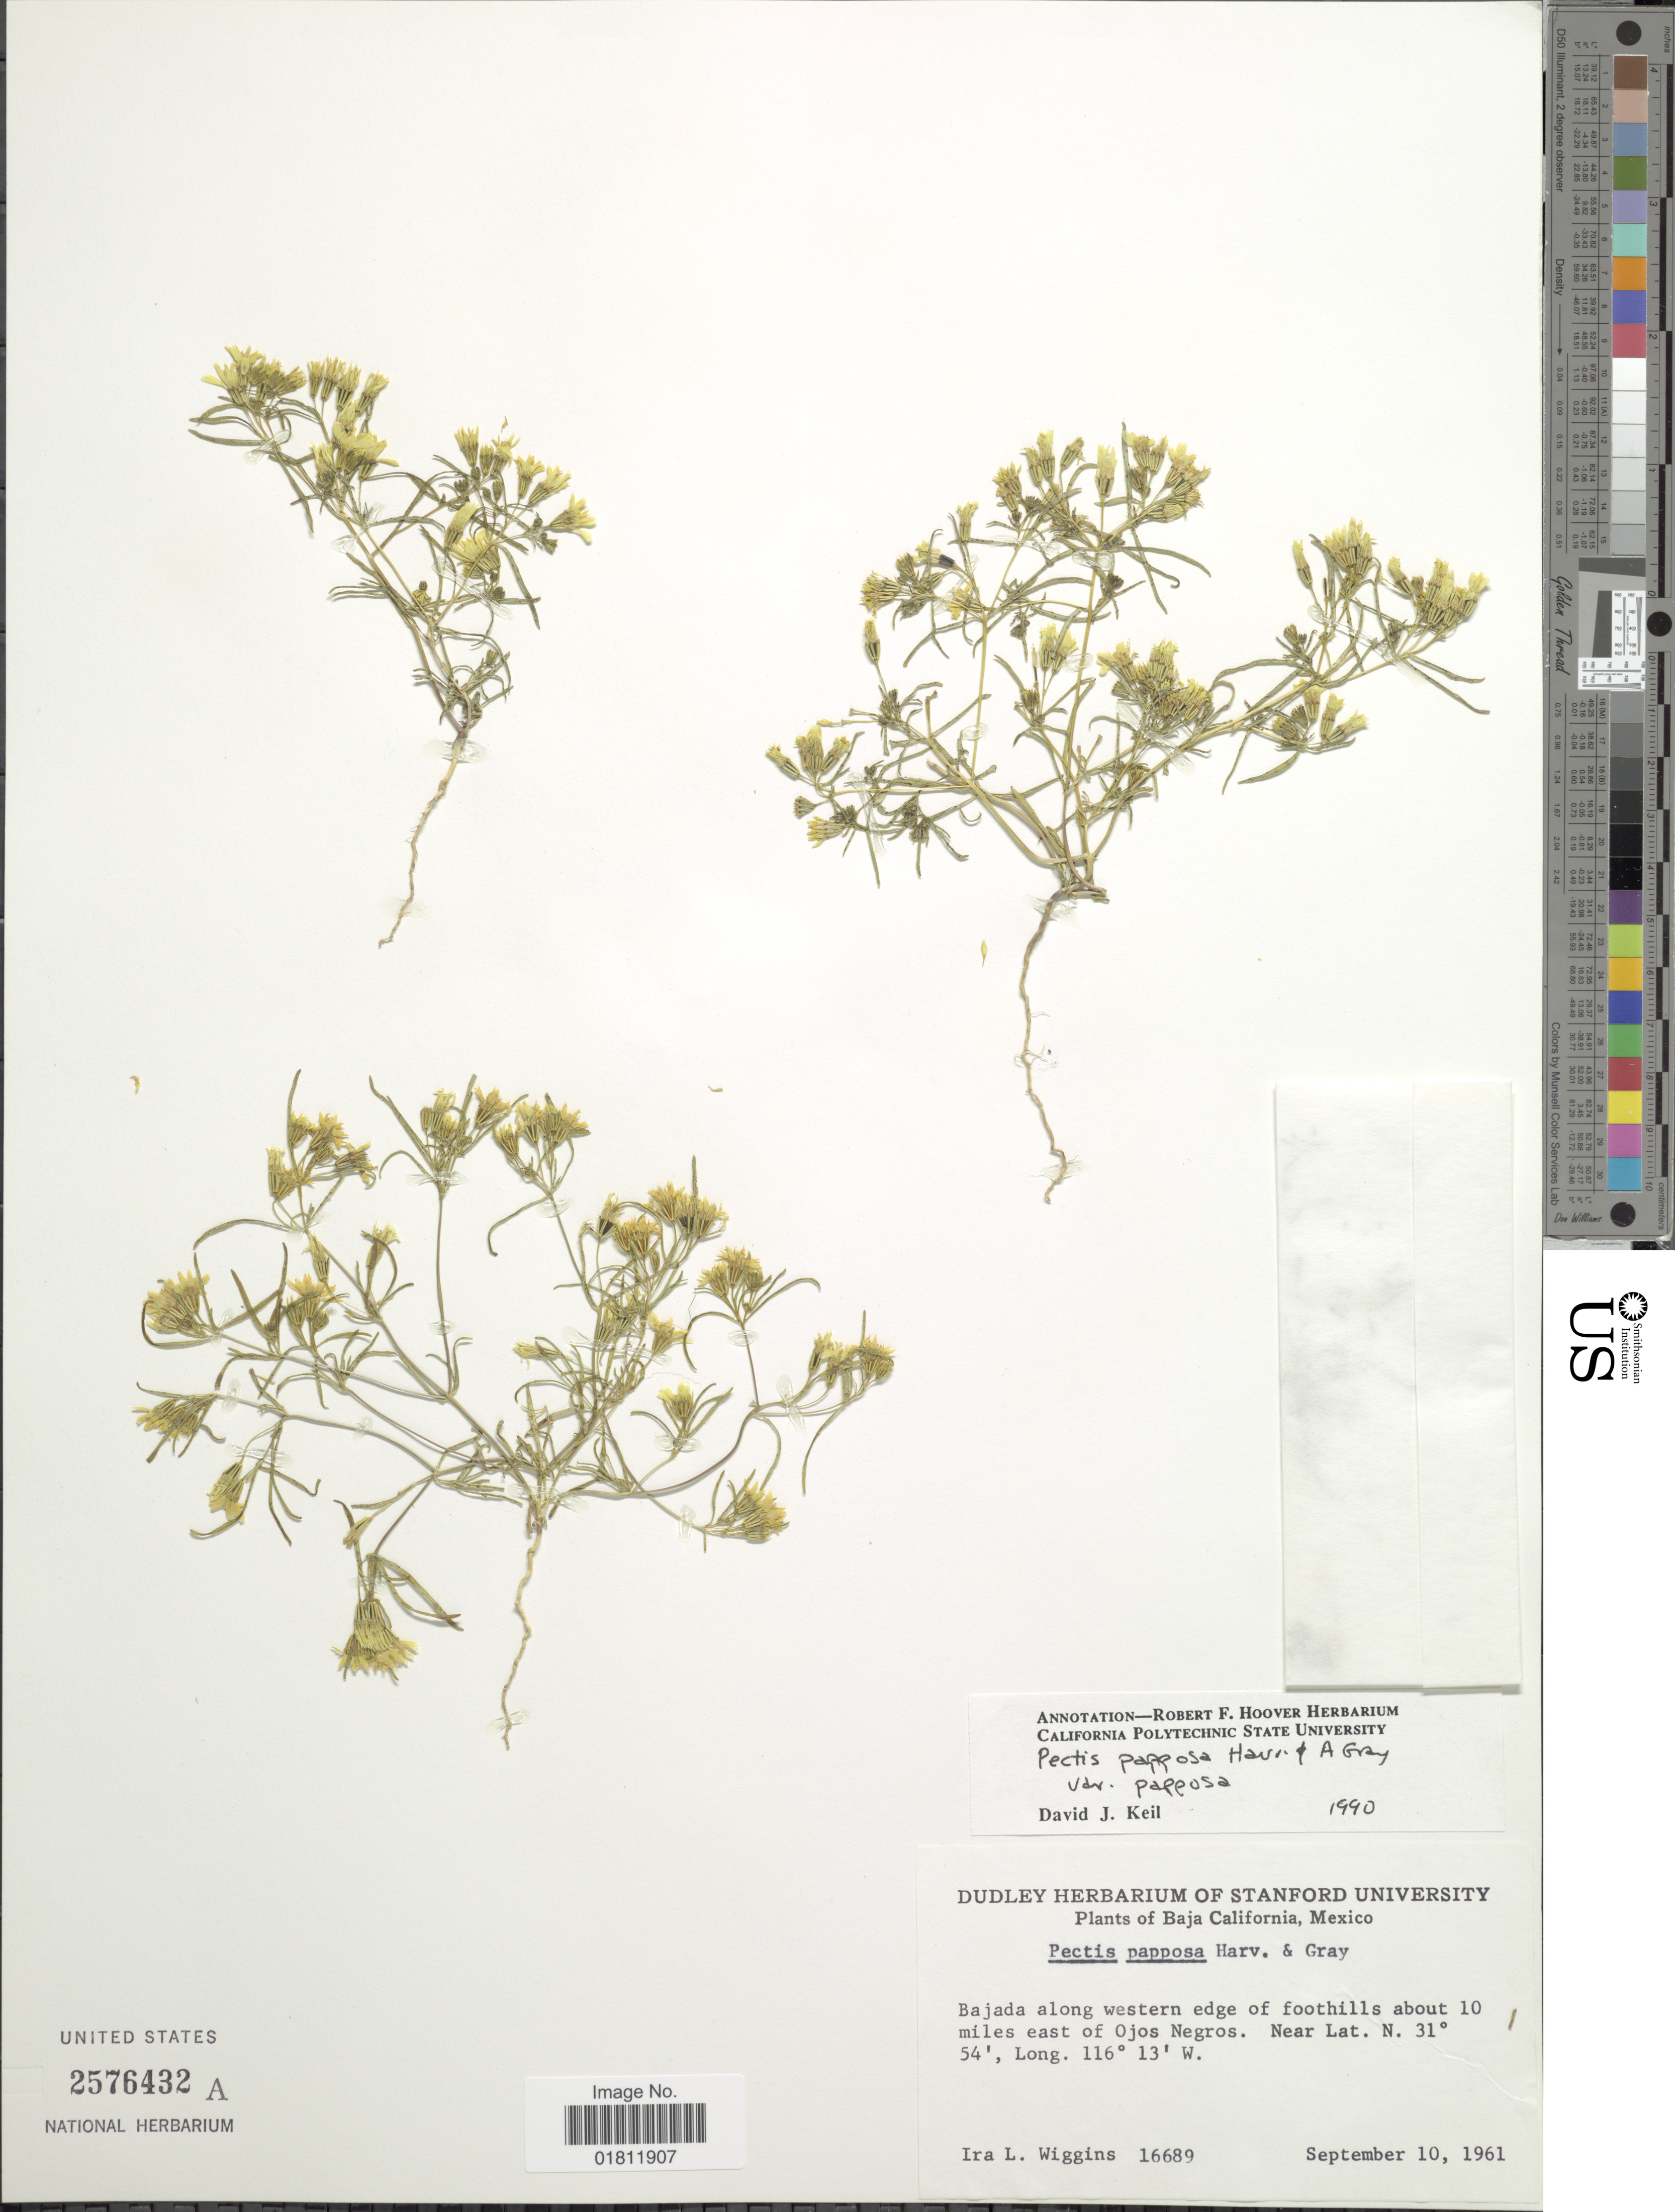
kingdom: Plantae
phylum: Tracheophyta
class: Magnoliopsida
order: Asterales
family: Asteraceae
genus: Pectis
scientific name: Pectis papposa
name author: Harv. & A. Gray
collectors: I. L. Wiggins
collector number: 16689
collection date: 1961-09-10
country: Mexico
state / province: Baja California Sur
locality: Bajada along western edge of foothills about 10 miles east of Ojos Negros.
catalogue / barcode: US 2576432A